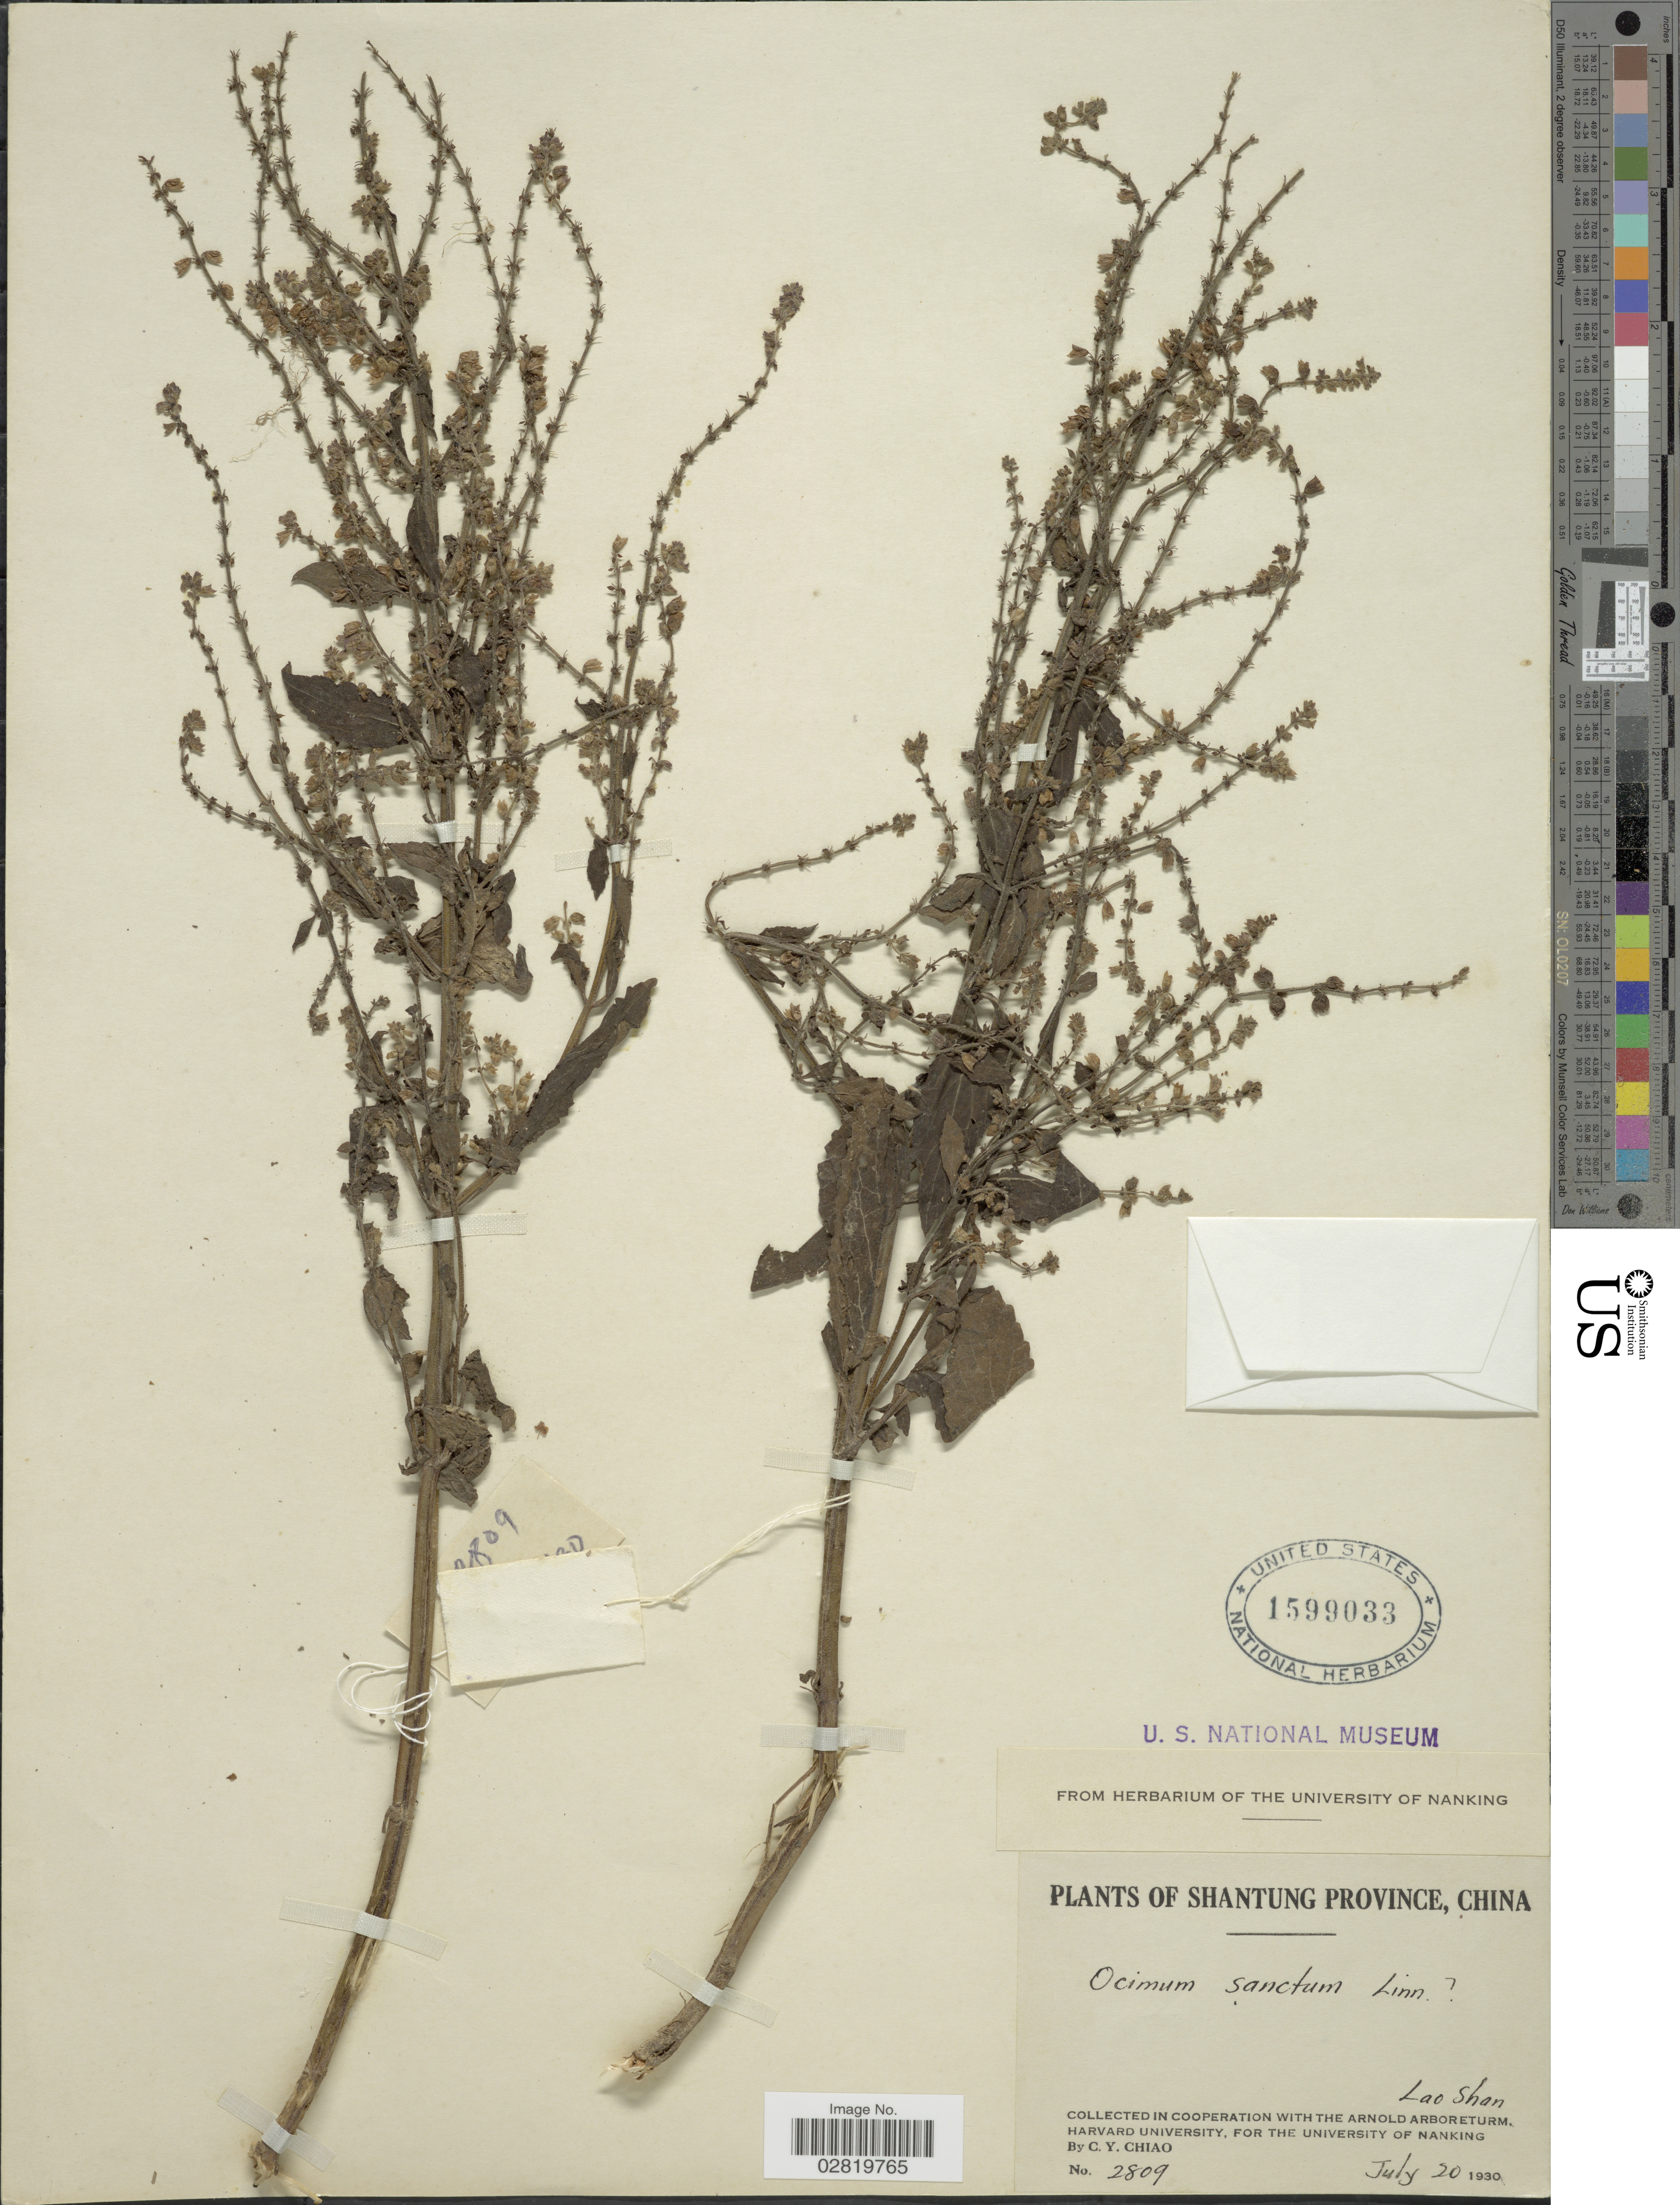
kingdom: Plantae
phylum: Tracheophyta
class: Magnoliopsida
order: Lamiales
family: Lamiaceae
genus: Ocimum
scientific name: Ocimum sp.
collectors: C. Y. Chiao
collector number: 2809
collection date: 1930-07-20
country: China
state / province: Shandong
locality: Shantung Province, Lao Shan.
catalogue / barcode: US 1599033